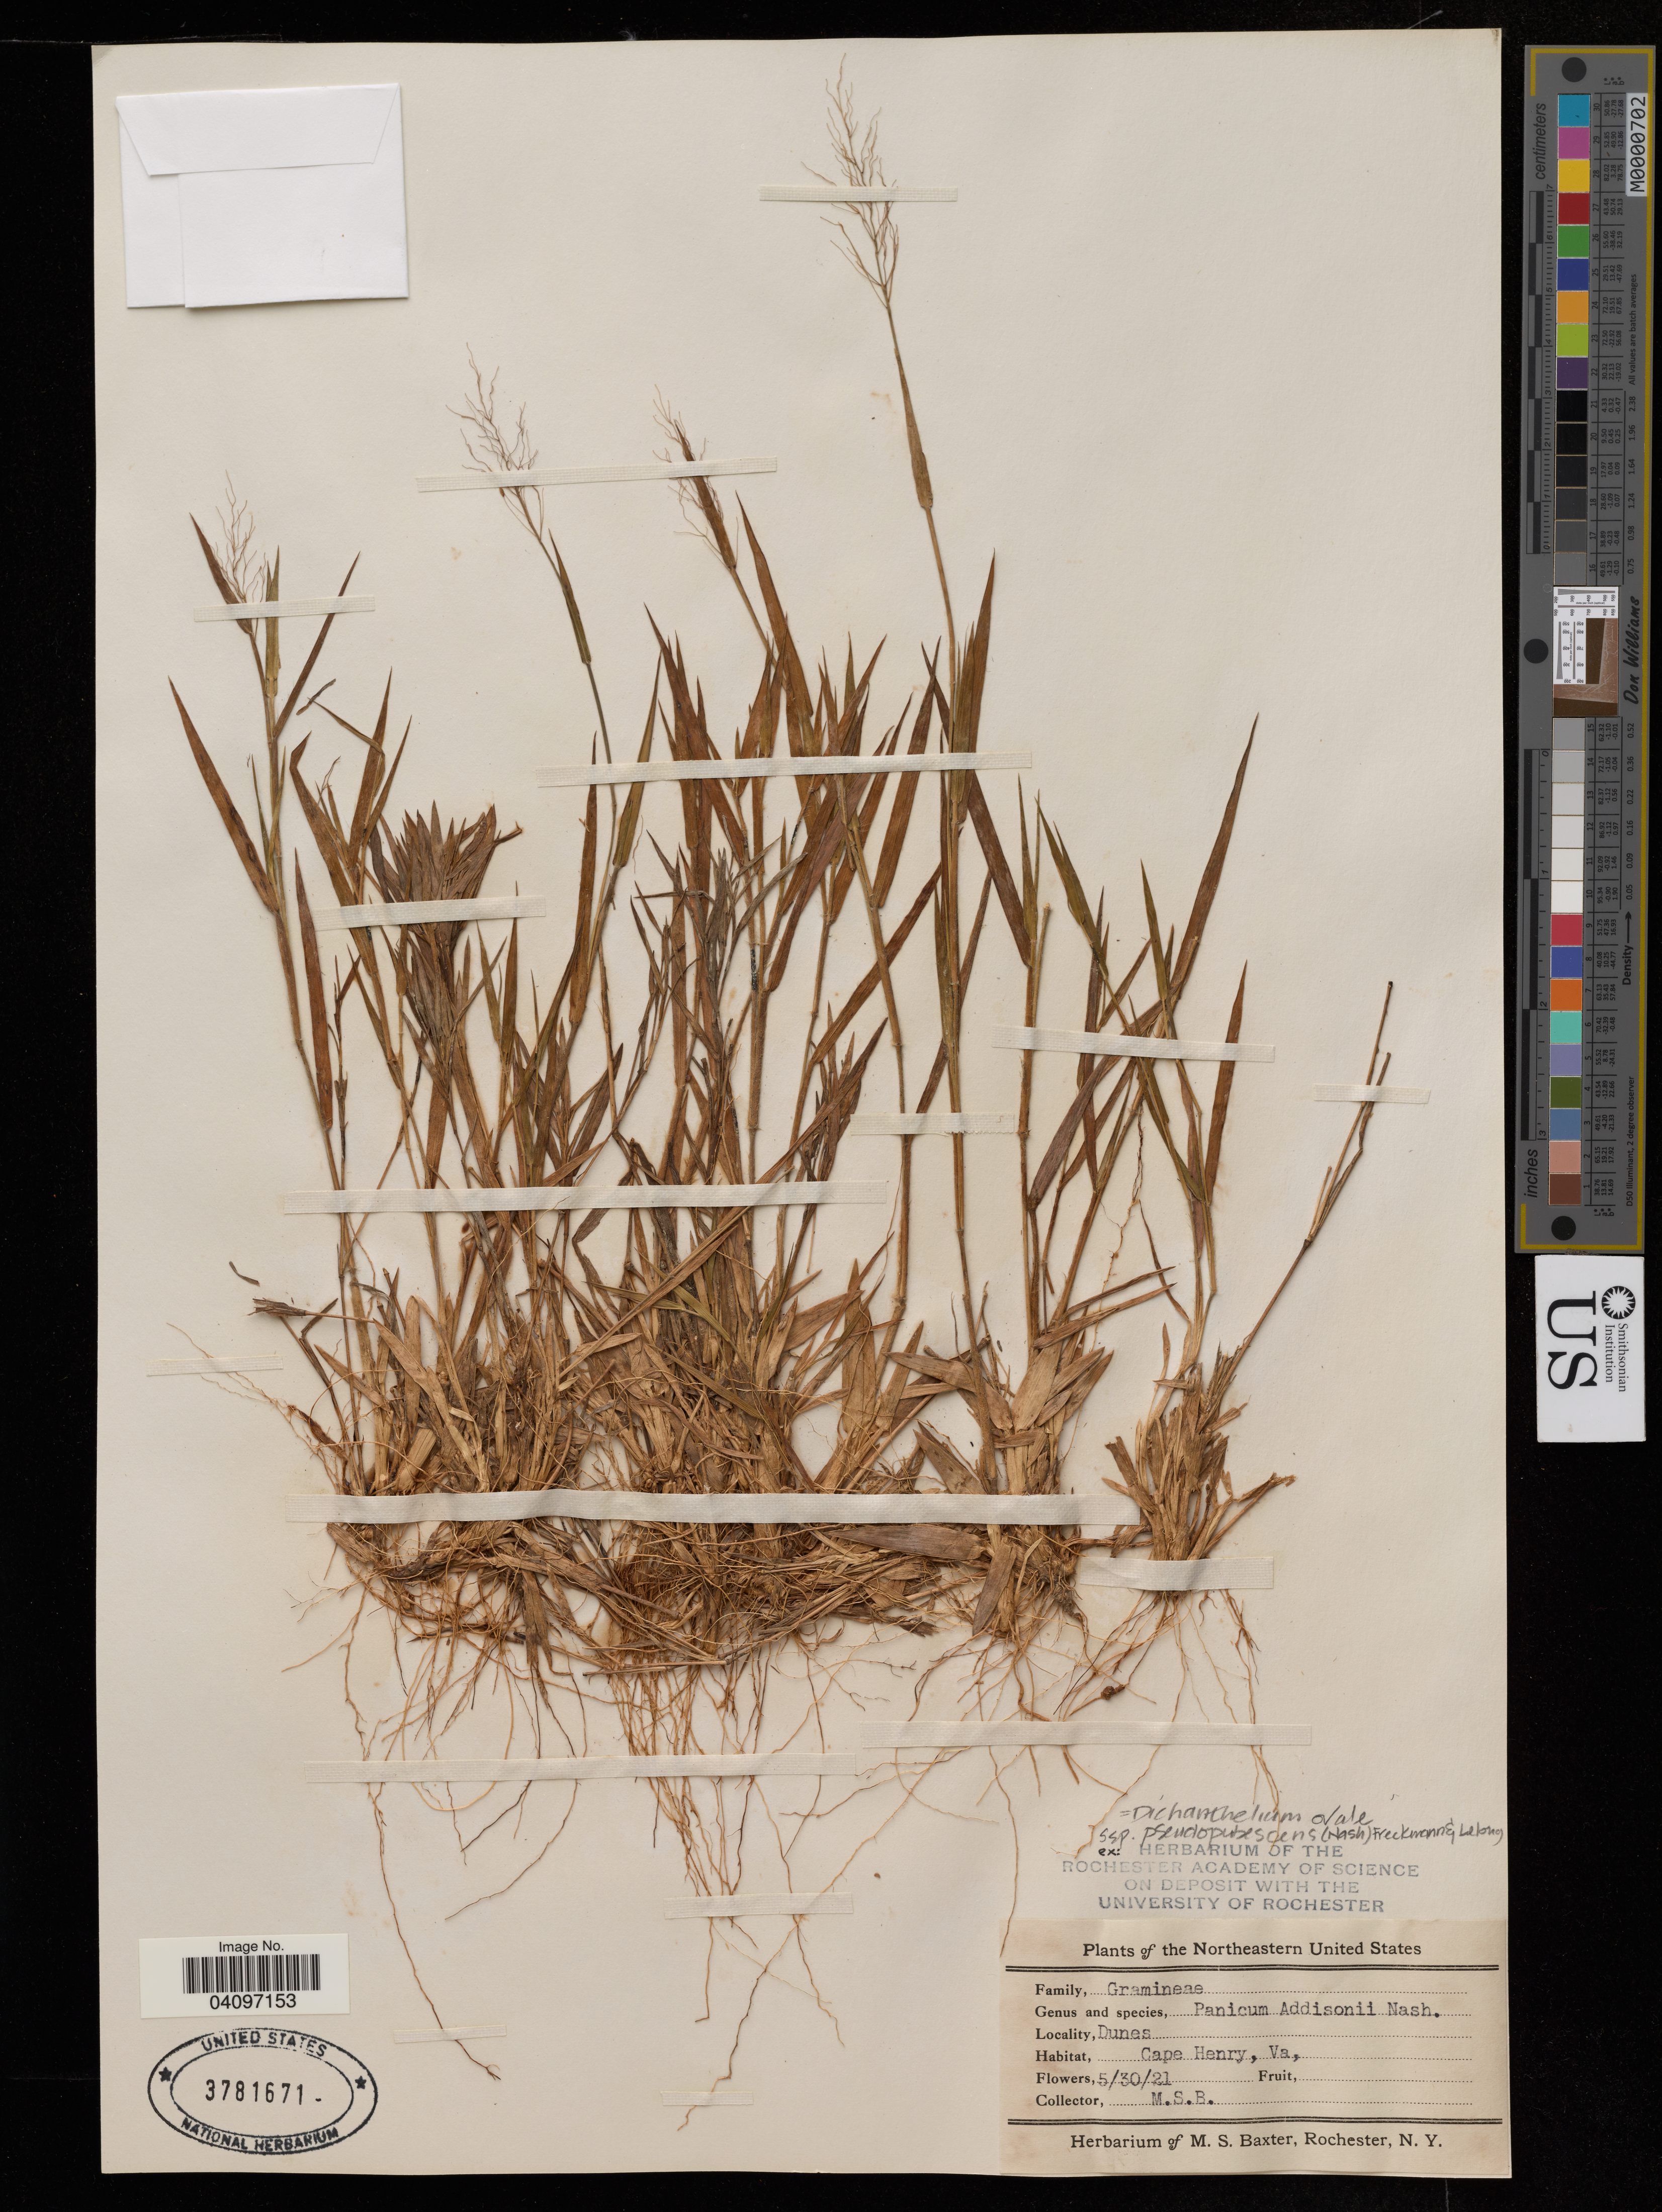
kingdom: Plantae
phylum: Tracheophyta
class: Liliopsida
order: Poales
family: Poaceae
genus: Dichanthelium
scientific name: Dichanthelium ovale subsp. pseudopubescens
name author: (Nash) Freckmann & Lelong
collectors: M. Baxter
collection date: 2021-05-30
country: United States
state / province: Virginia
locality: Cape Henry, Va.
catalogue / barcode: US 3781671